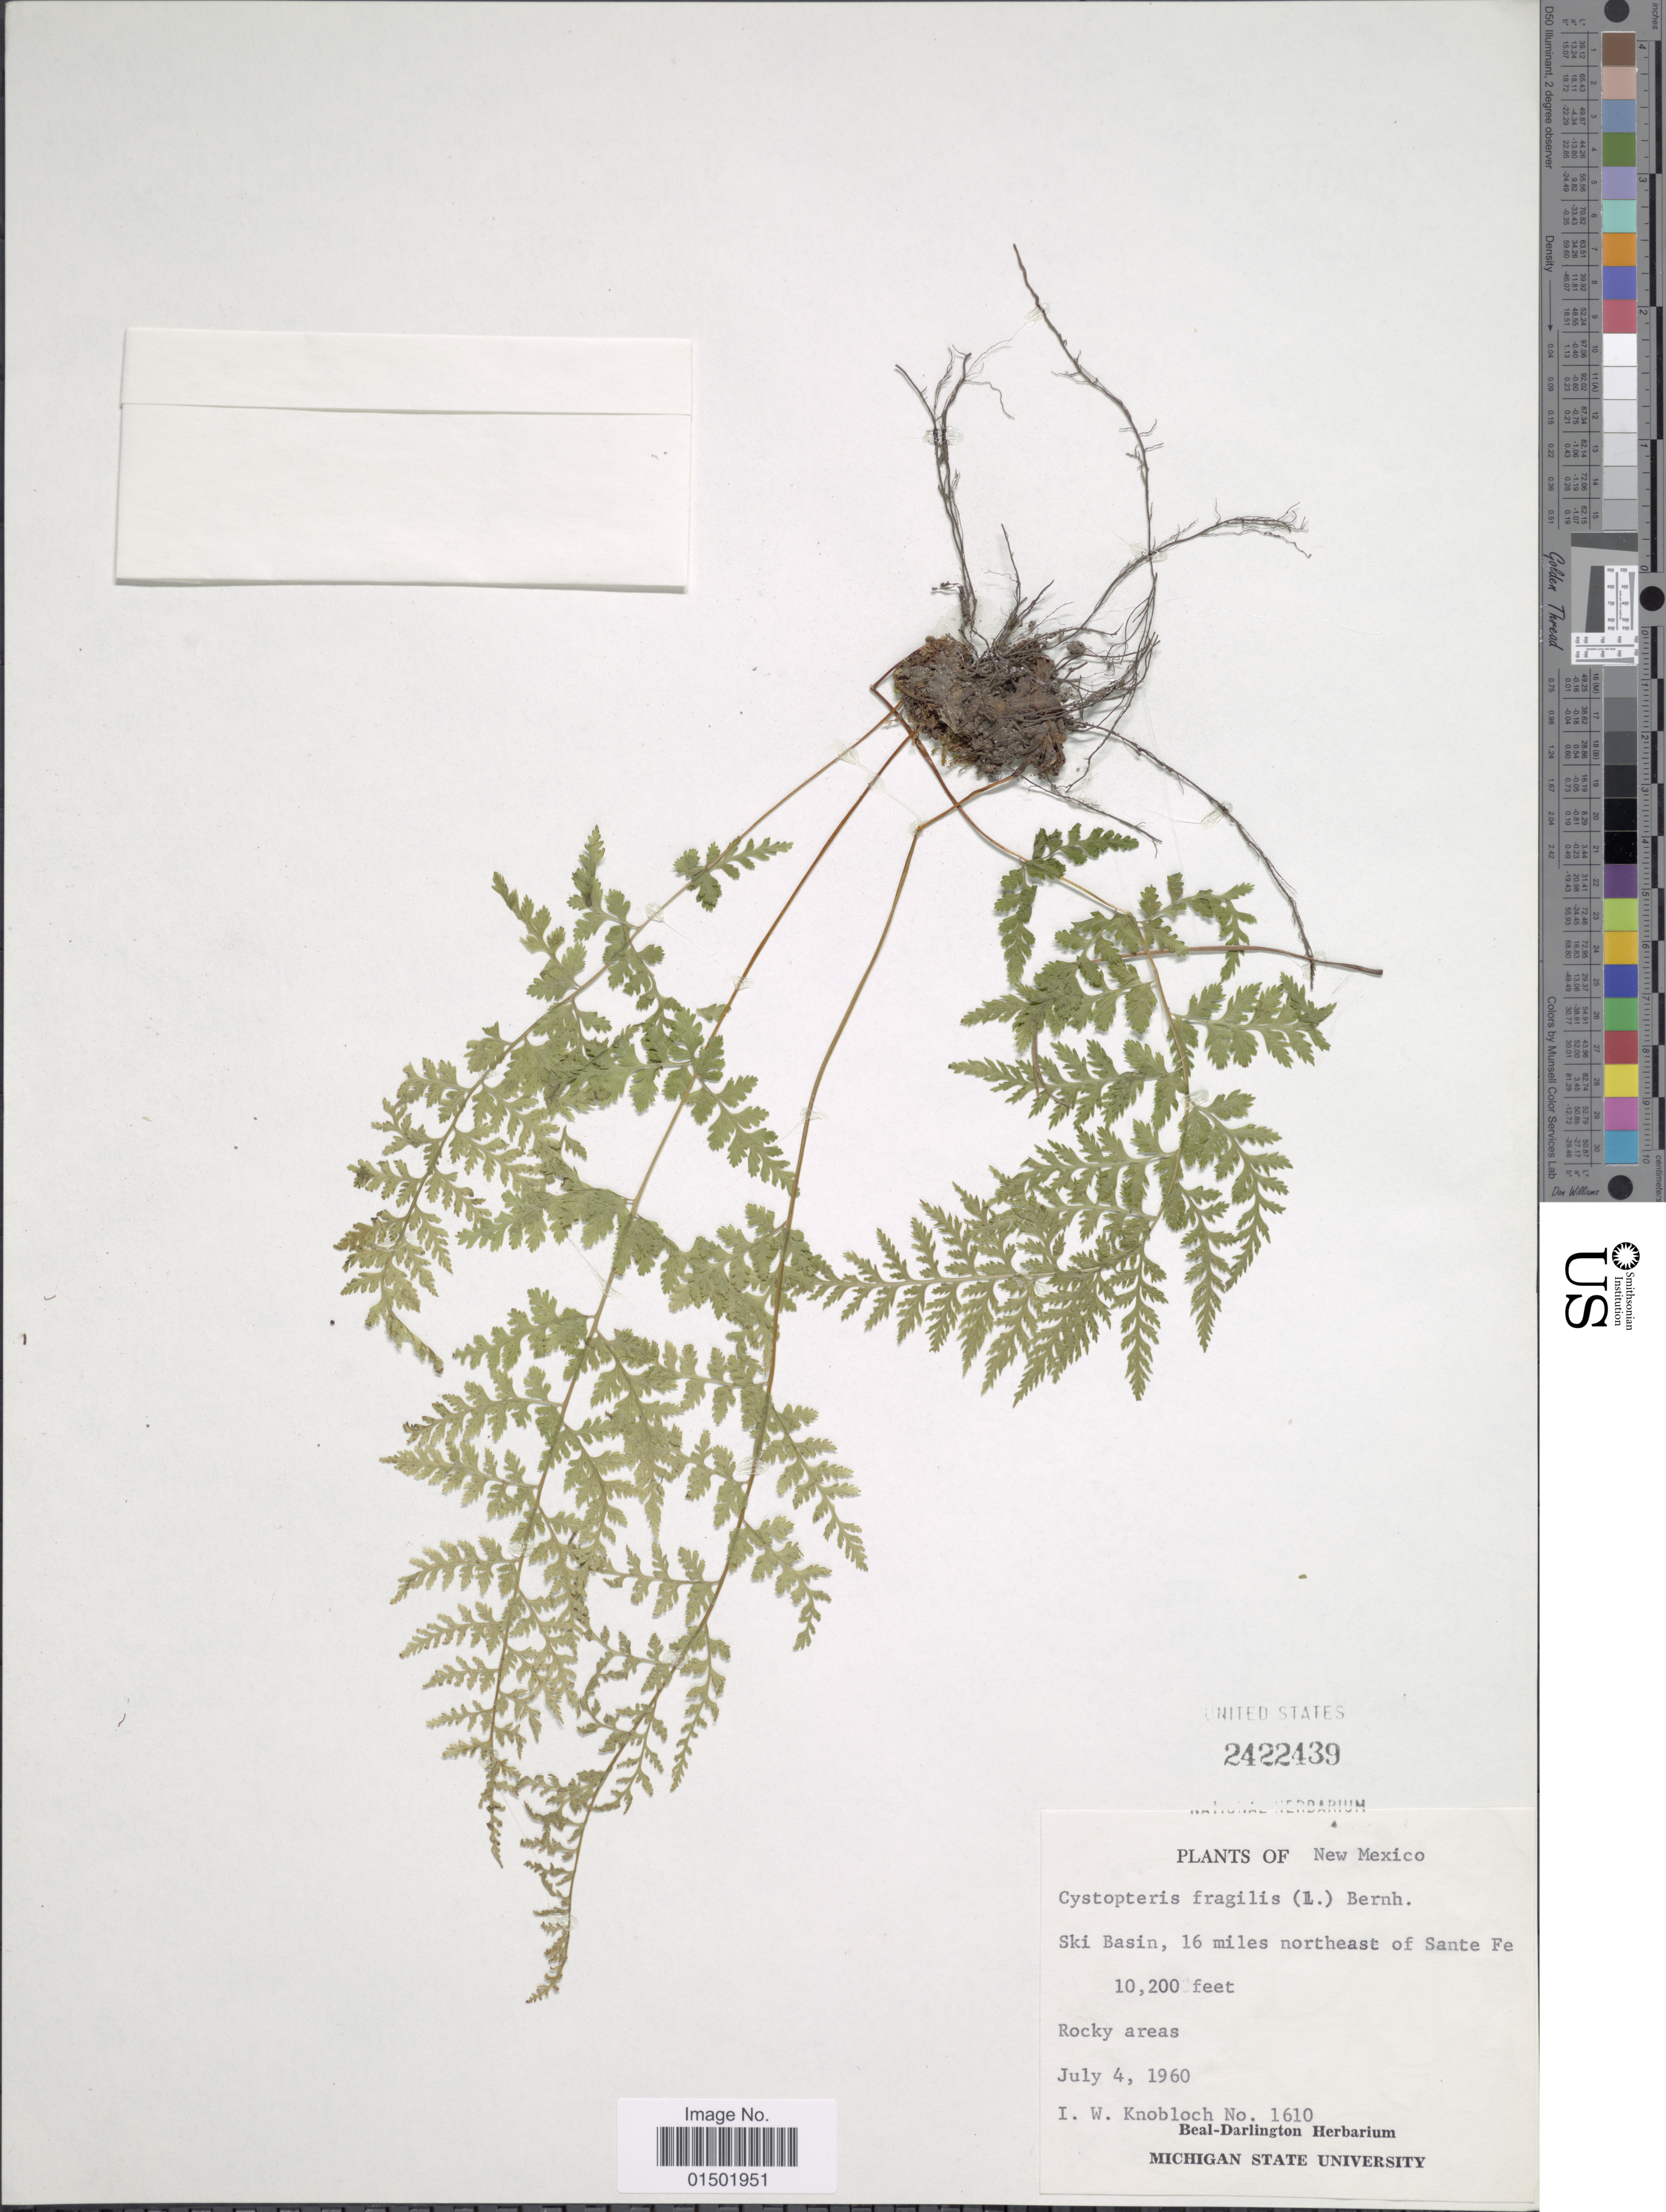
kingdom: Plantae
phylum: Tracheophyta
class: Polypodiopsida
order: Polypodiales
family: Cystopteridaceae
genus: Cystopteris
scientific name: Cystopteris fragilis var. tenuifolia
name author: (Clute) M. Broun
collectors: I. W. Knobloch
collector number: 1610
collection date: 1960-07-04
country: United States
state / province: New Mexico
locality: Ski Basin, 16 miles northeast of Santa Fe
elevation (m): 3109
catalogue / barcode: US 2422439